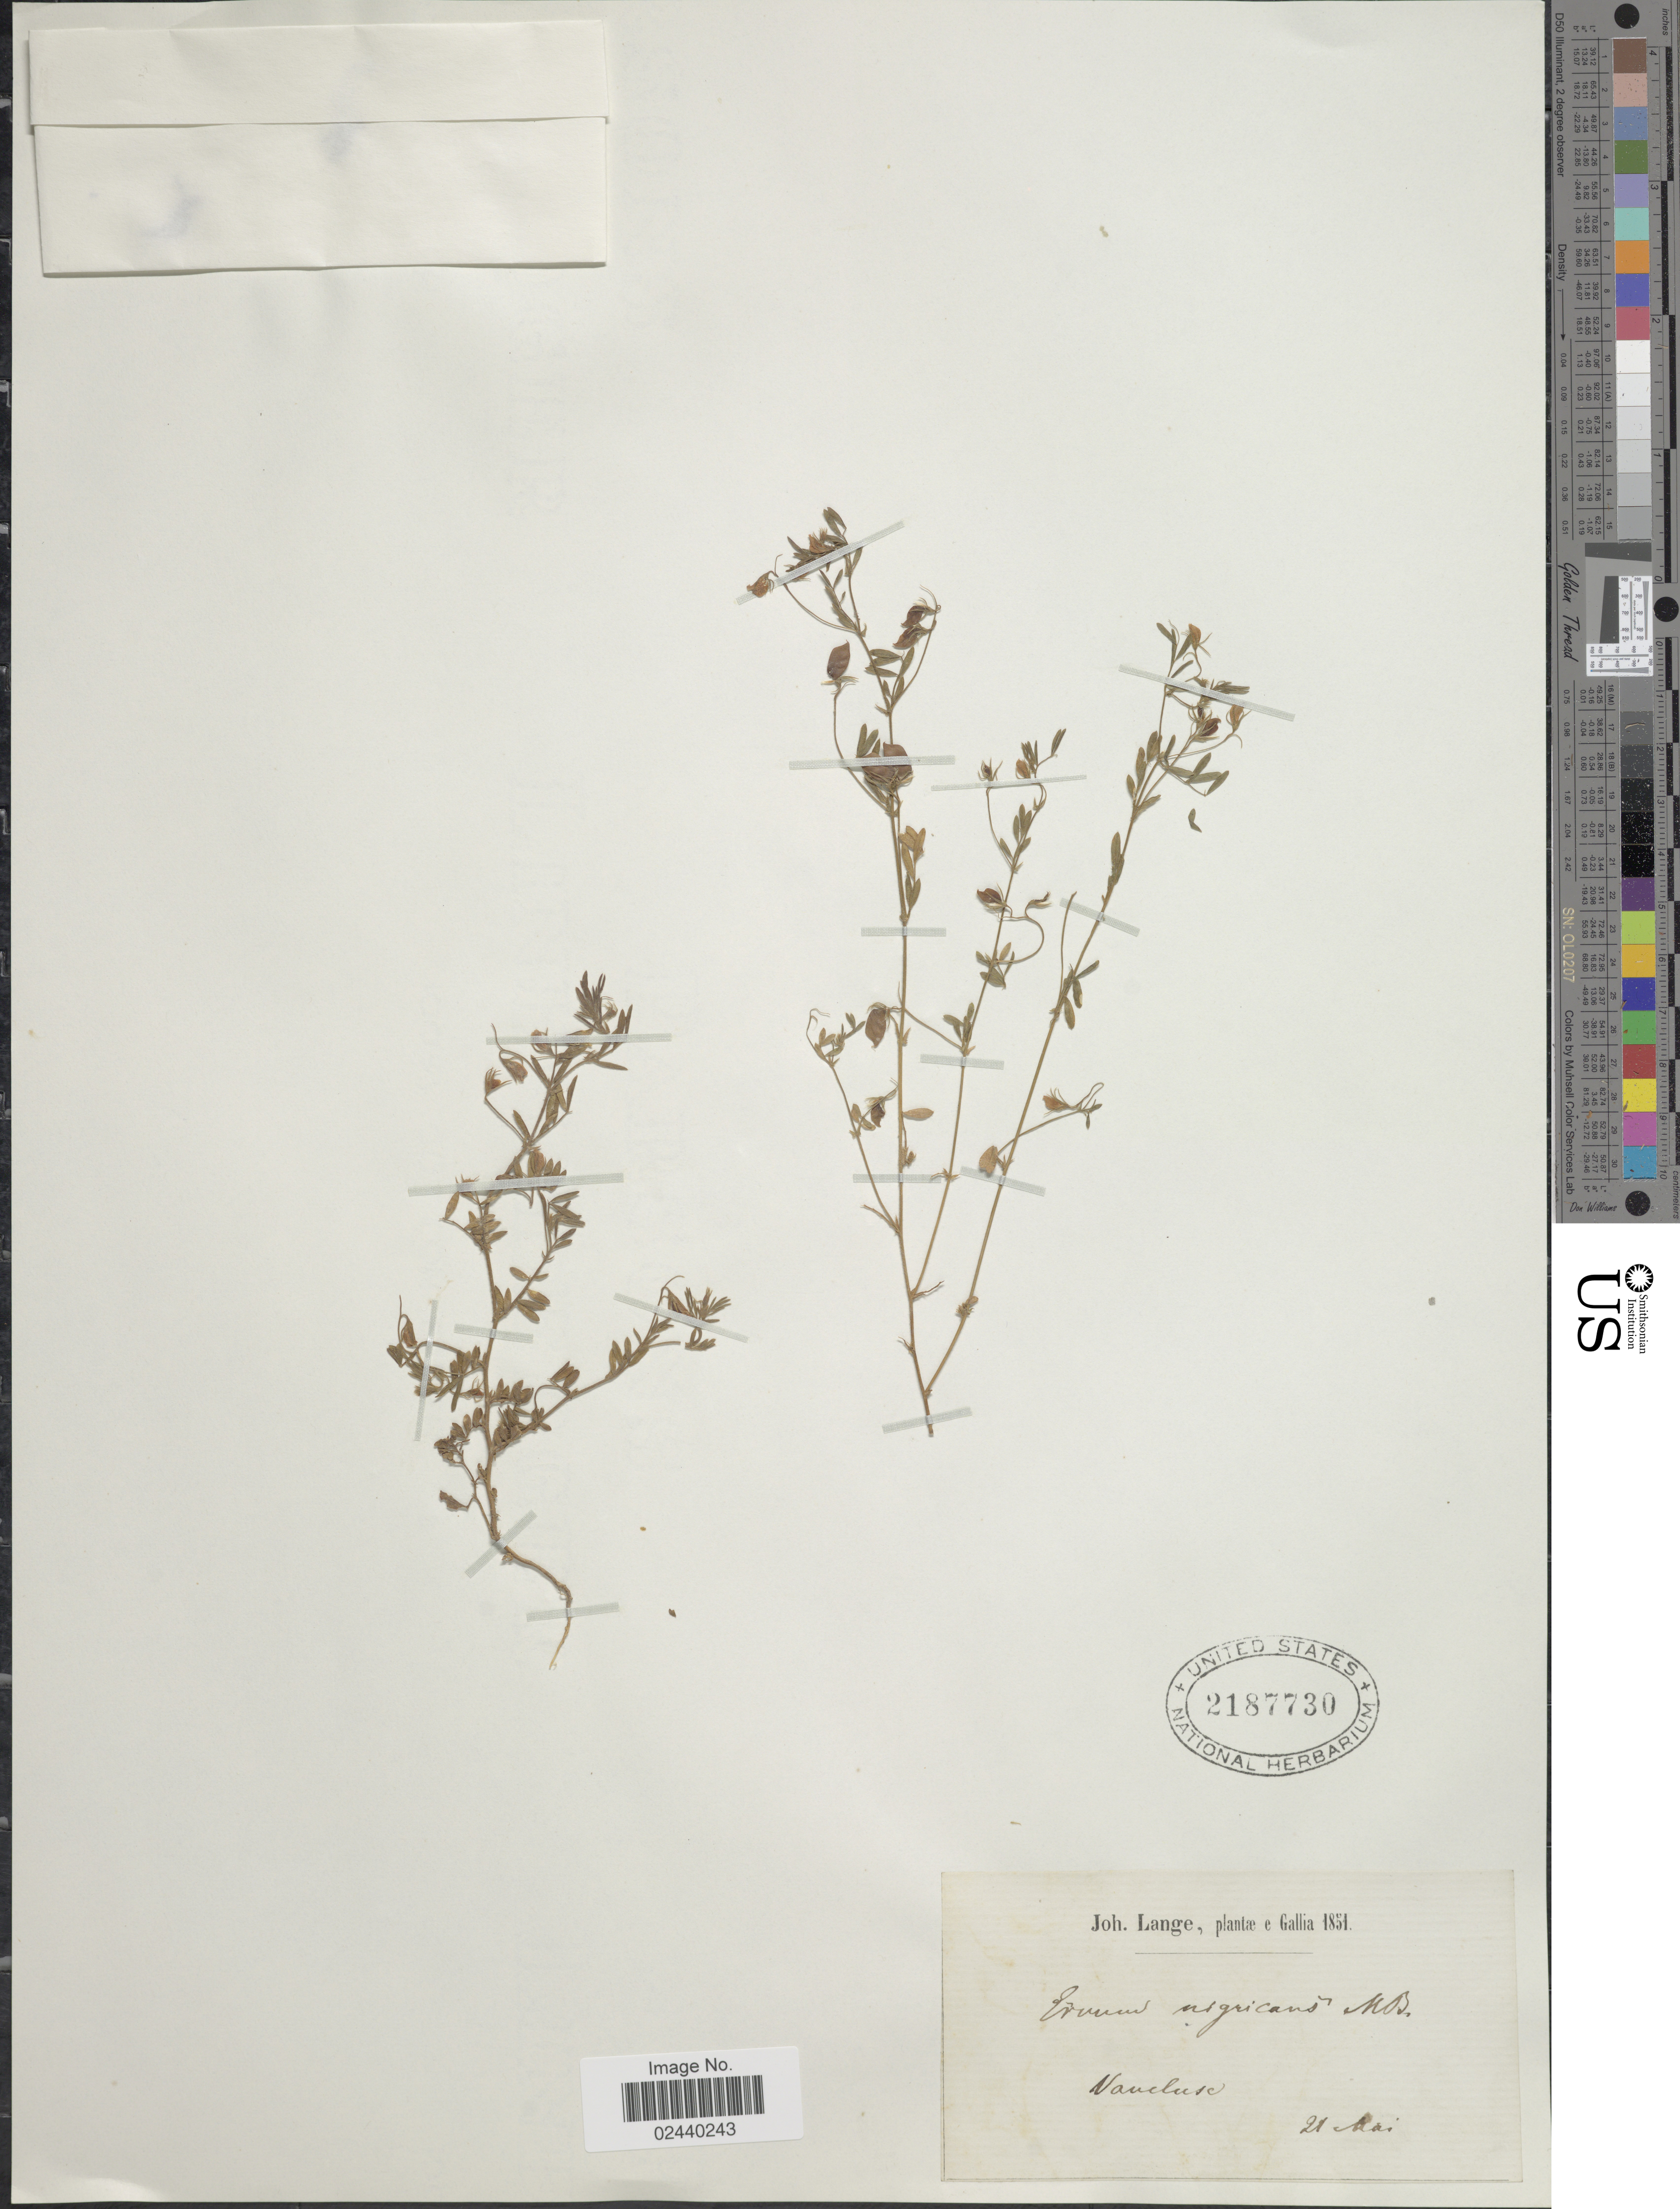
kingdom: Plantae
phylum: Tracheophyta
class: Magnoliopsida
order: Fabales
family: Fabaceae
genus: Vicia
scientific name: Vicia lentoides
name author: (Ten.) Coss. & Germ.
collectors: J. M. C. Lange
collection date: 1851-05-21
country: France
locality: Gallia, Nancluse.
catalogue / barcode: US 2187730